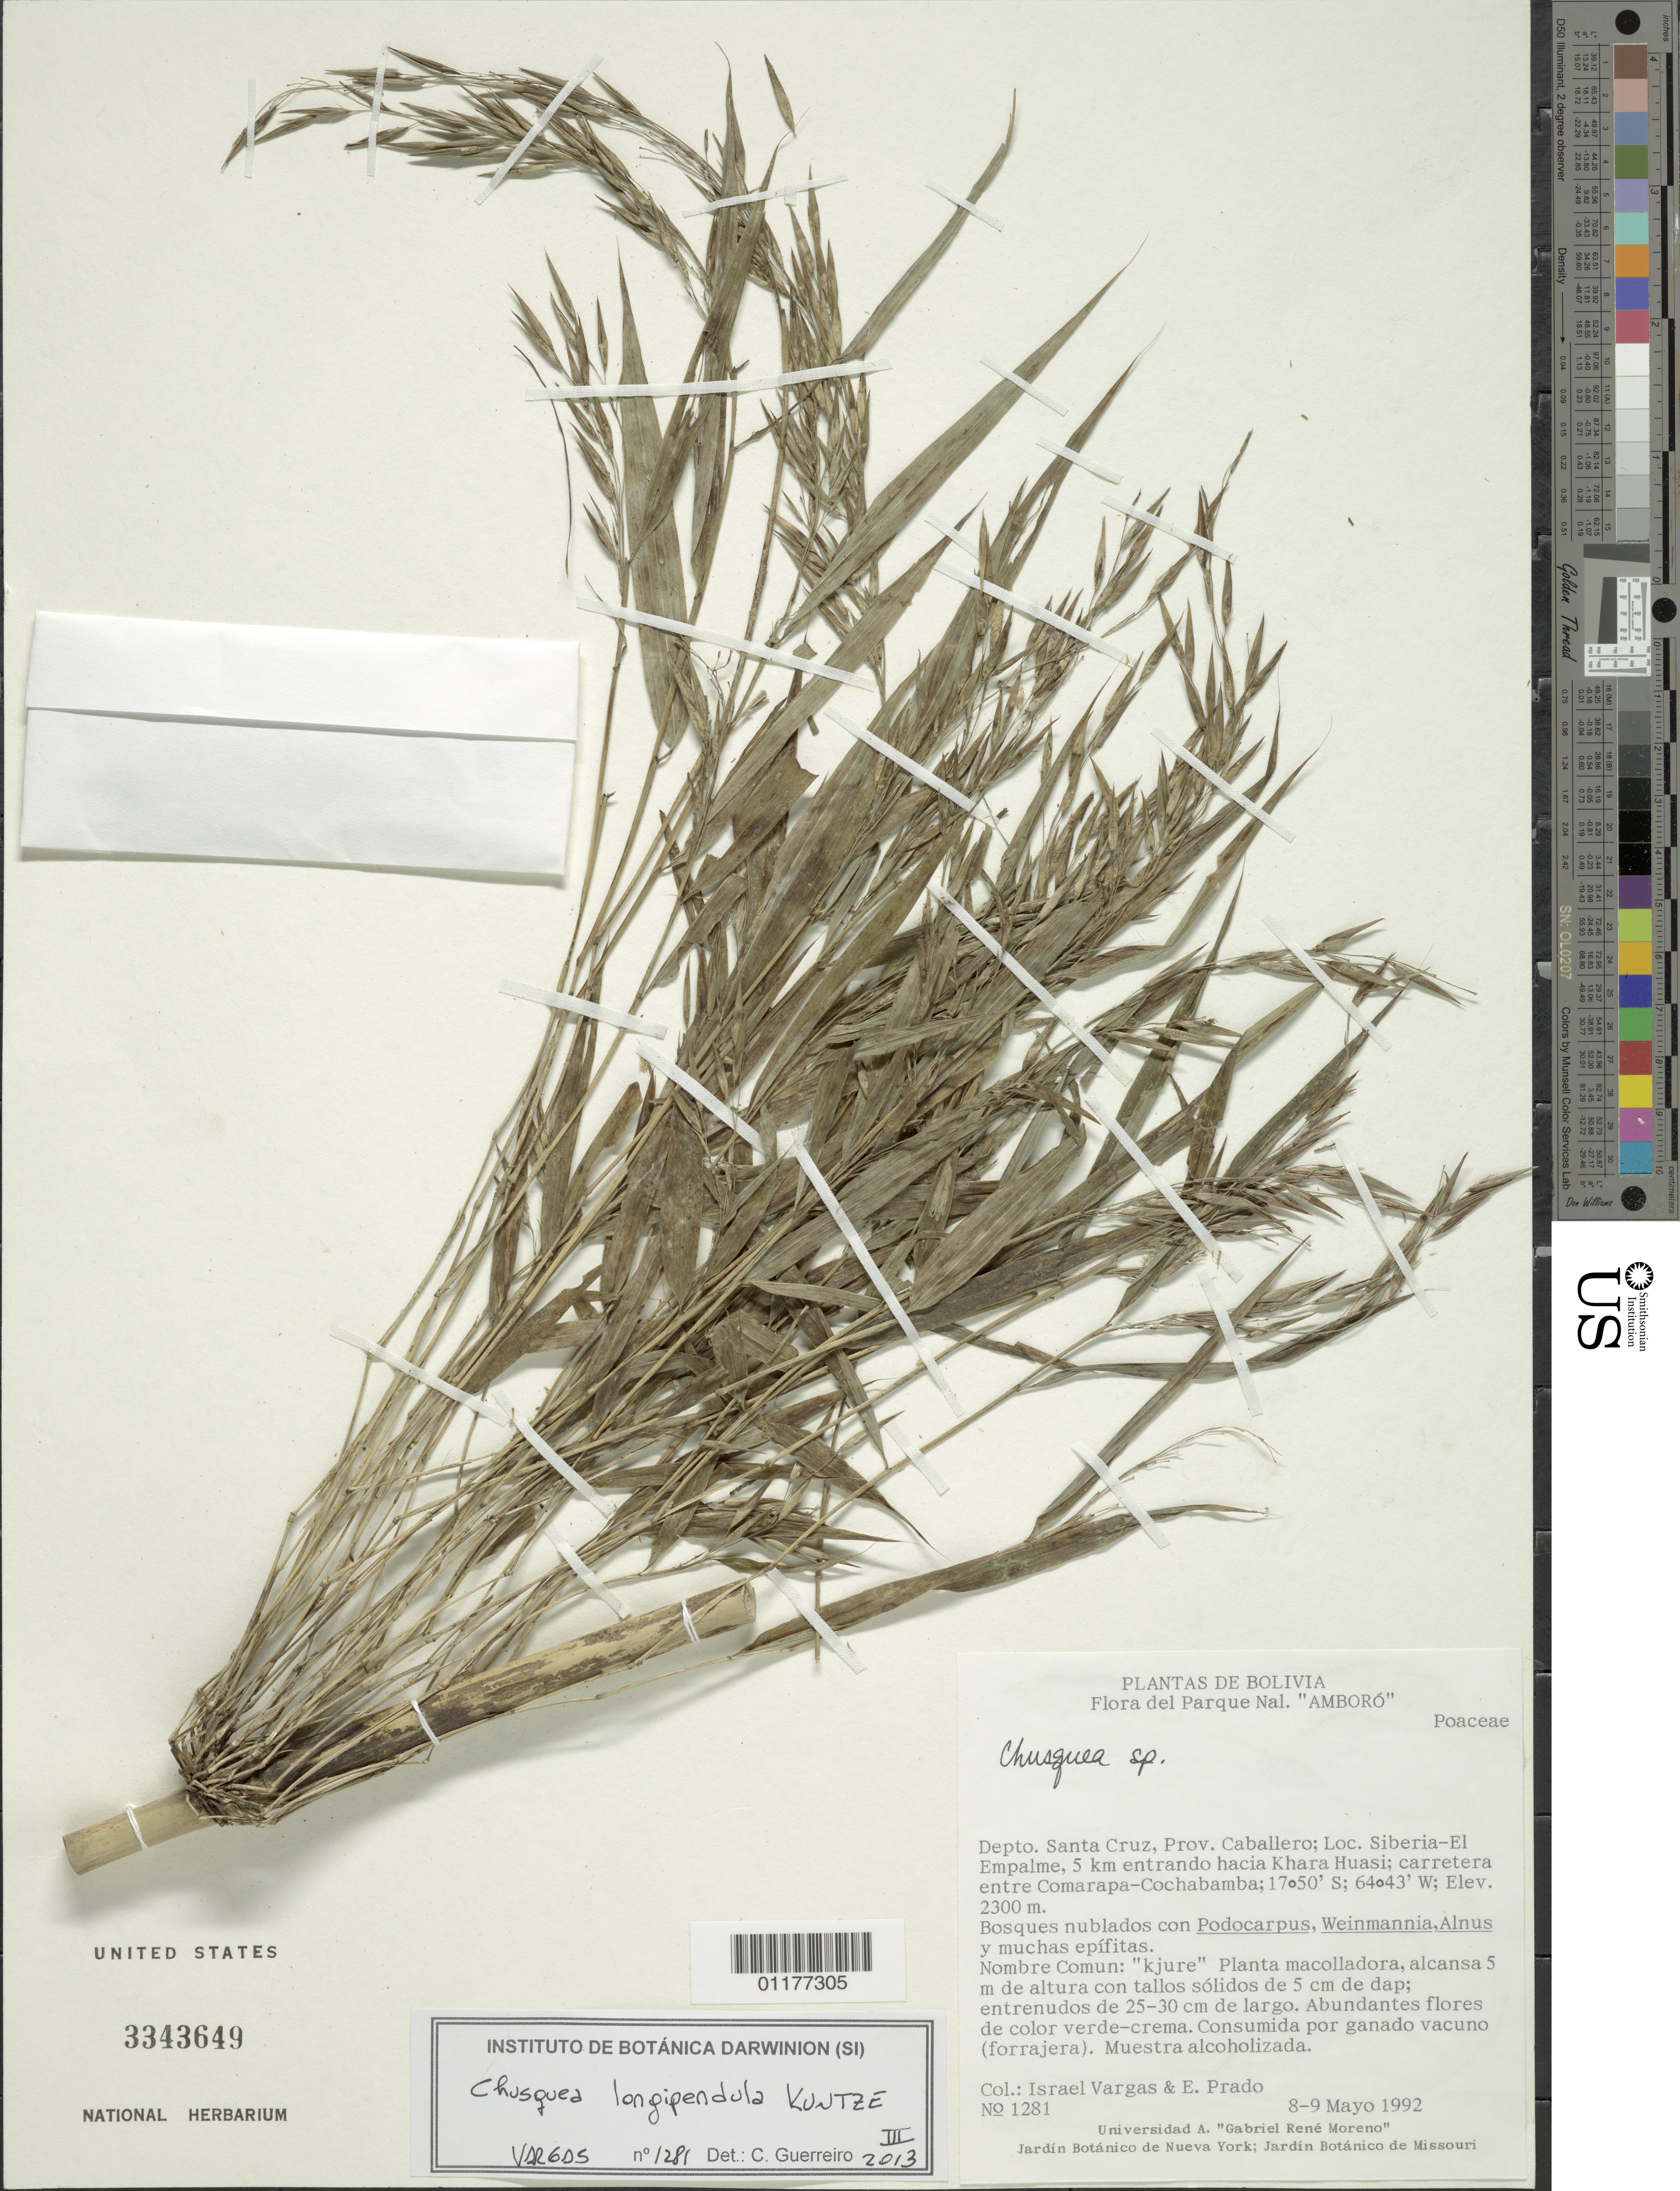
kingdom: Plantae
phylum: Tracheophyta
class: Liliopsida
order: Poales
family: Poaceae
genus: Chusquea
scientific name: Chusquea longipendula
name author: Kuntze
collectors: I. Vargas C.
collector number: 1281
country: Bolivia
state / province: Santa Cruz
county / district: Caballero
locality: Siberia-El Empalme, entrando hacia Khara Huasi, carretera entre Comarapa-Cochabamba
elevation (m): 2300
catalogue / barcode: US 3343649